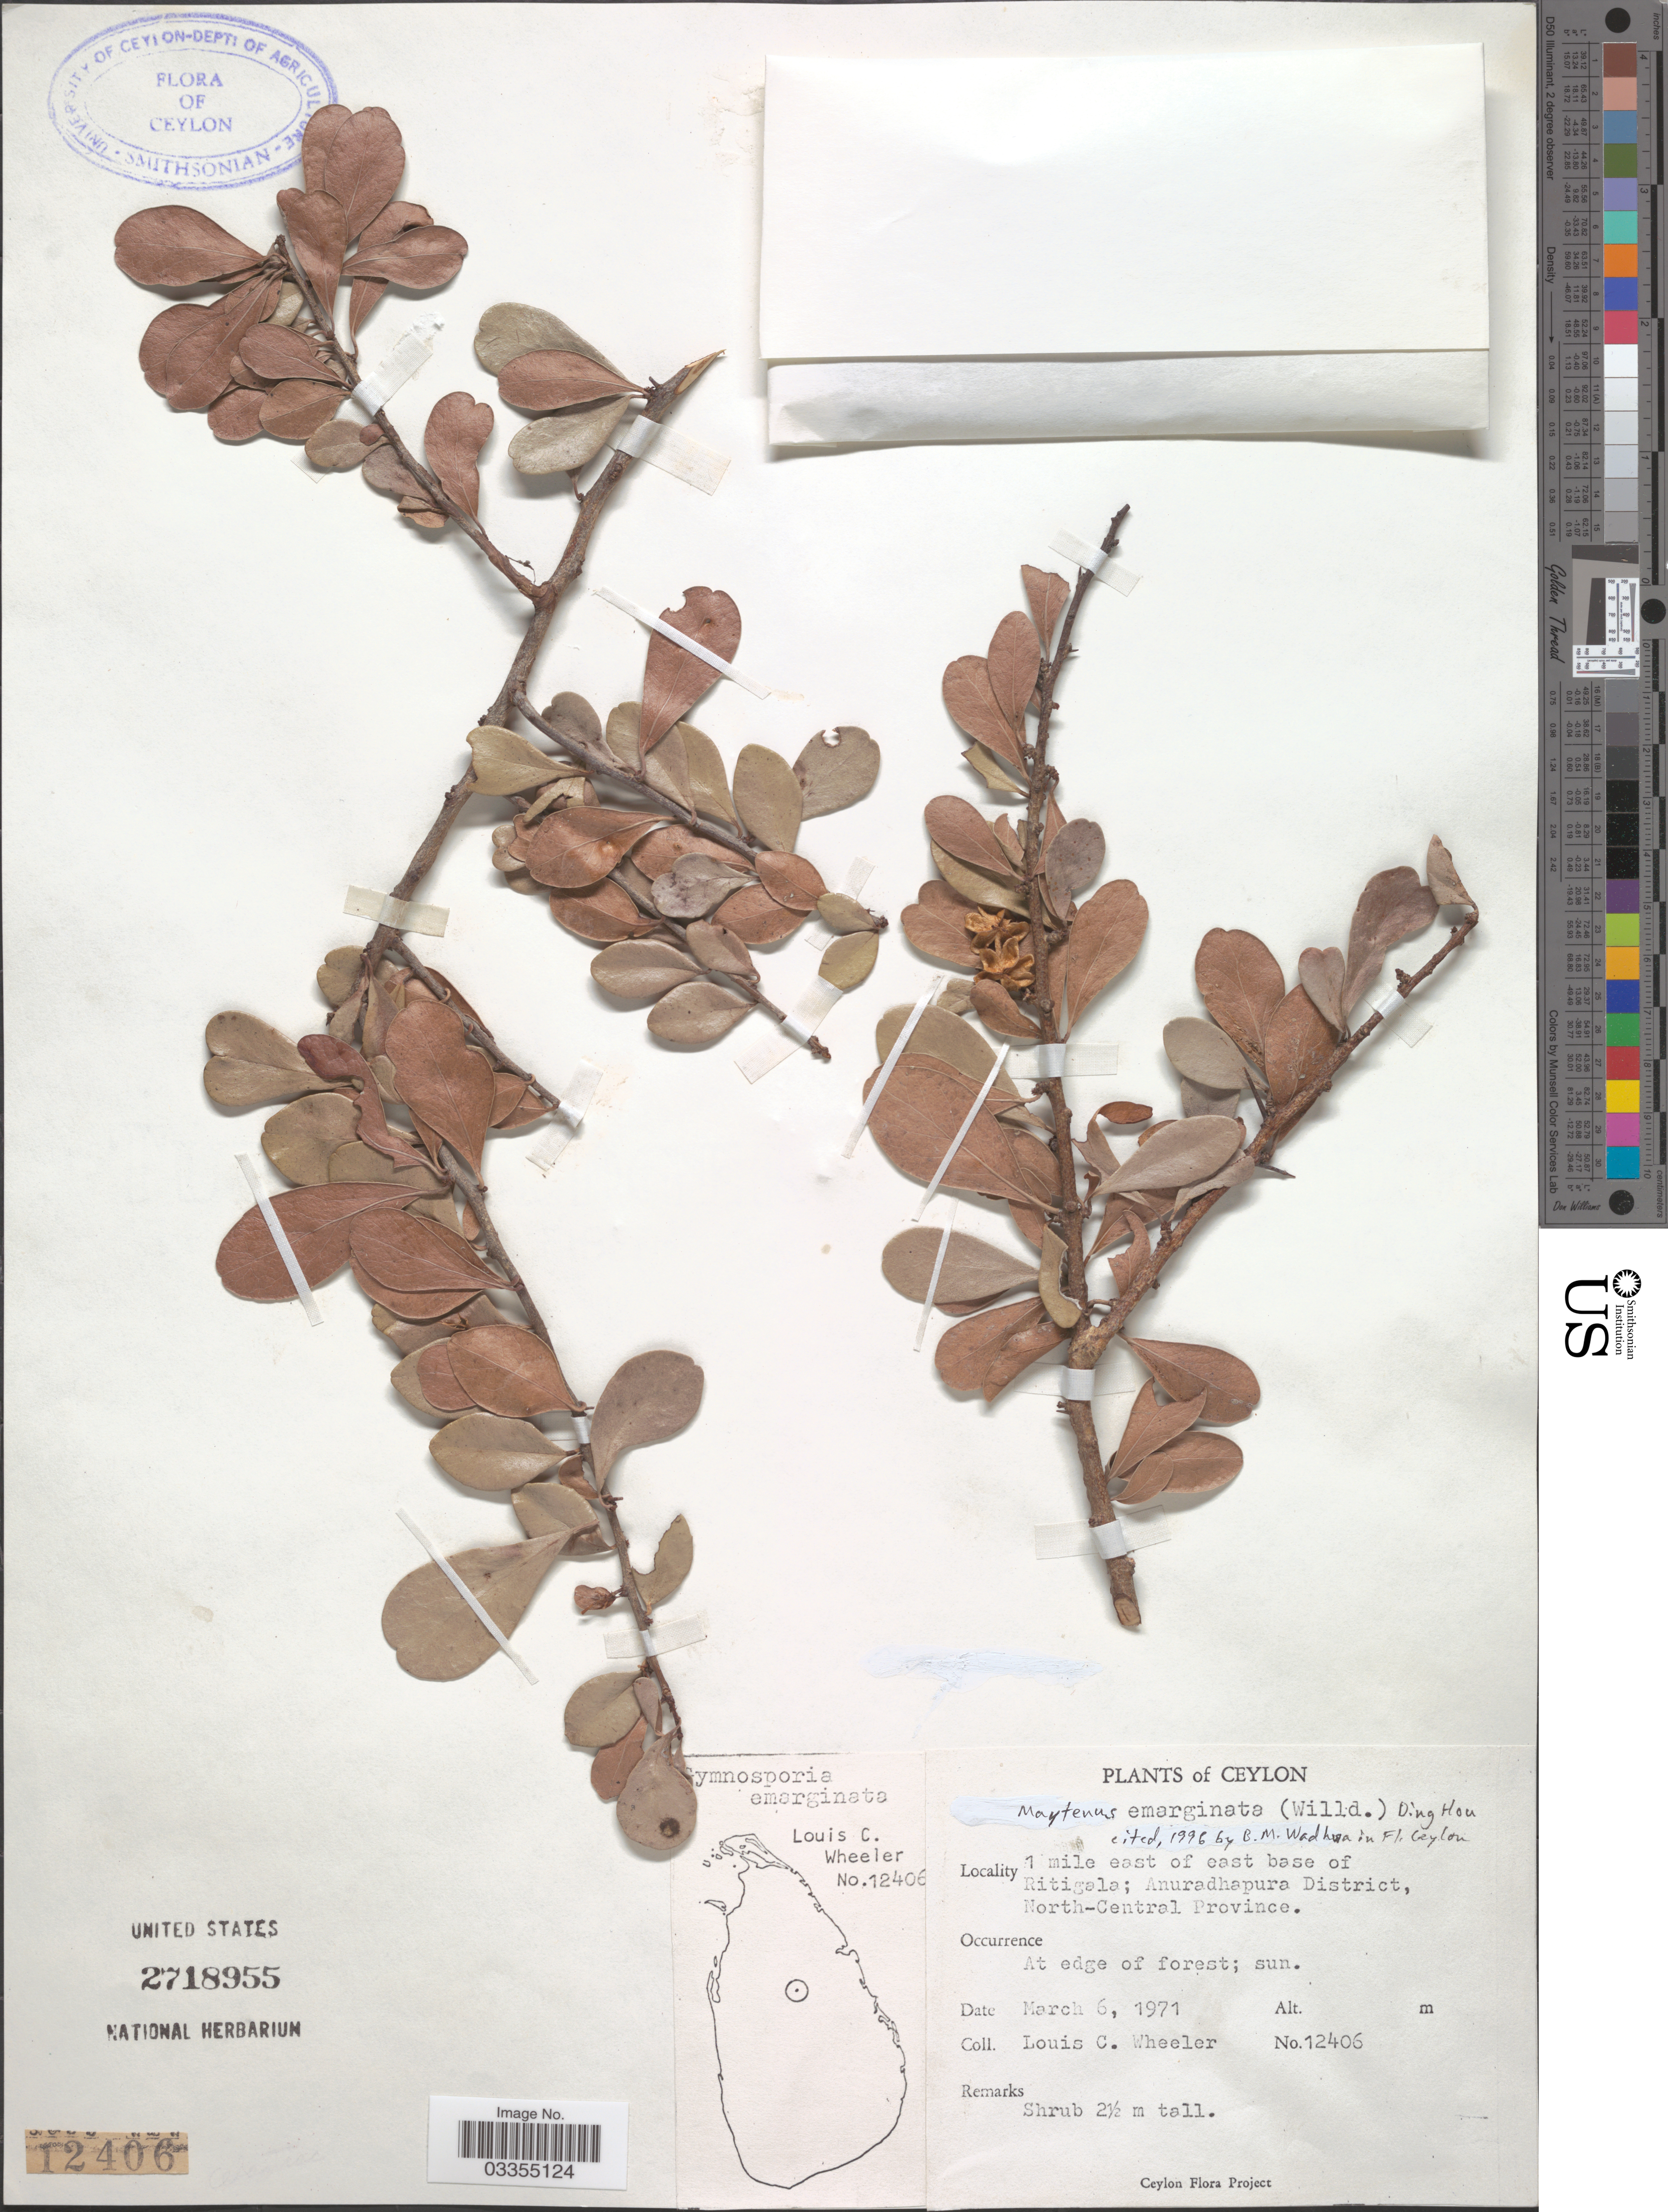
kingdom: Plantae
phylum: Tracheophyta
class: Magnoliopsida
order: Celastrales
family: Celastraceae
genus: Gymnosporia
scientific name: Gymnosporia emarginata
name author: (Willd.) Thwaites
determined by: Strong, Mark T., (BOT), Smithsonian Institution - National Museum of Natural History (UNITED STATES)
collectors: L. C. Wheeler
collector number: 12406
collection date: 1971-03-06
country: Sri Lanka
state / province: Central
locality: Ceylon. 1 mile east of east base of Ritigala; Anuradhapura District, North-Central Province.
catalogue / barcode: US 2718955